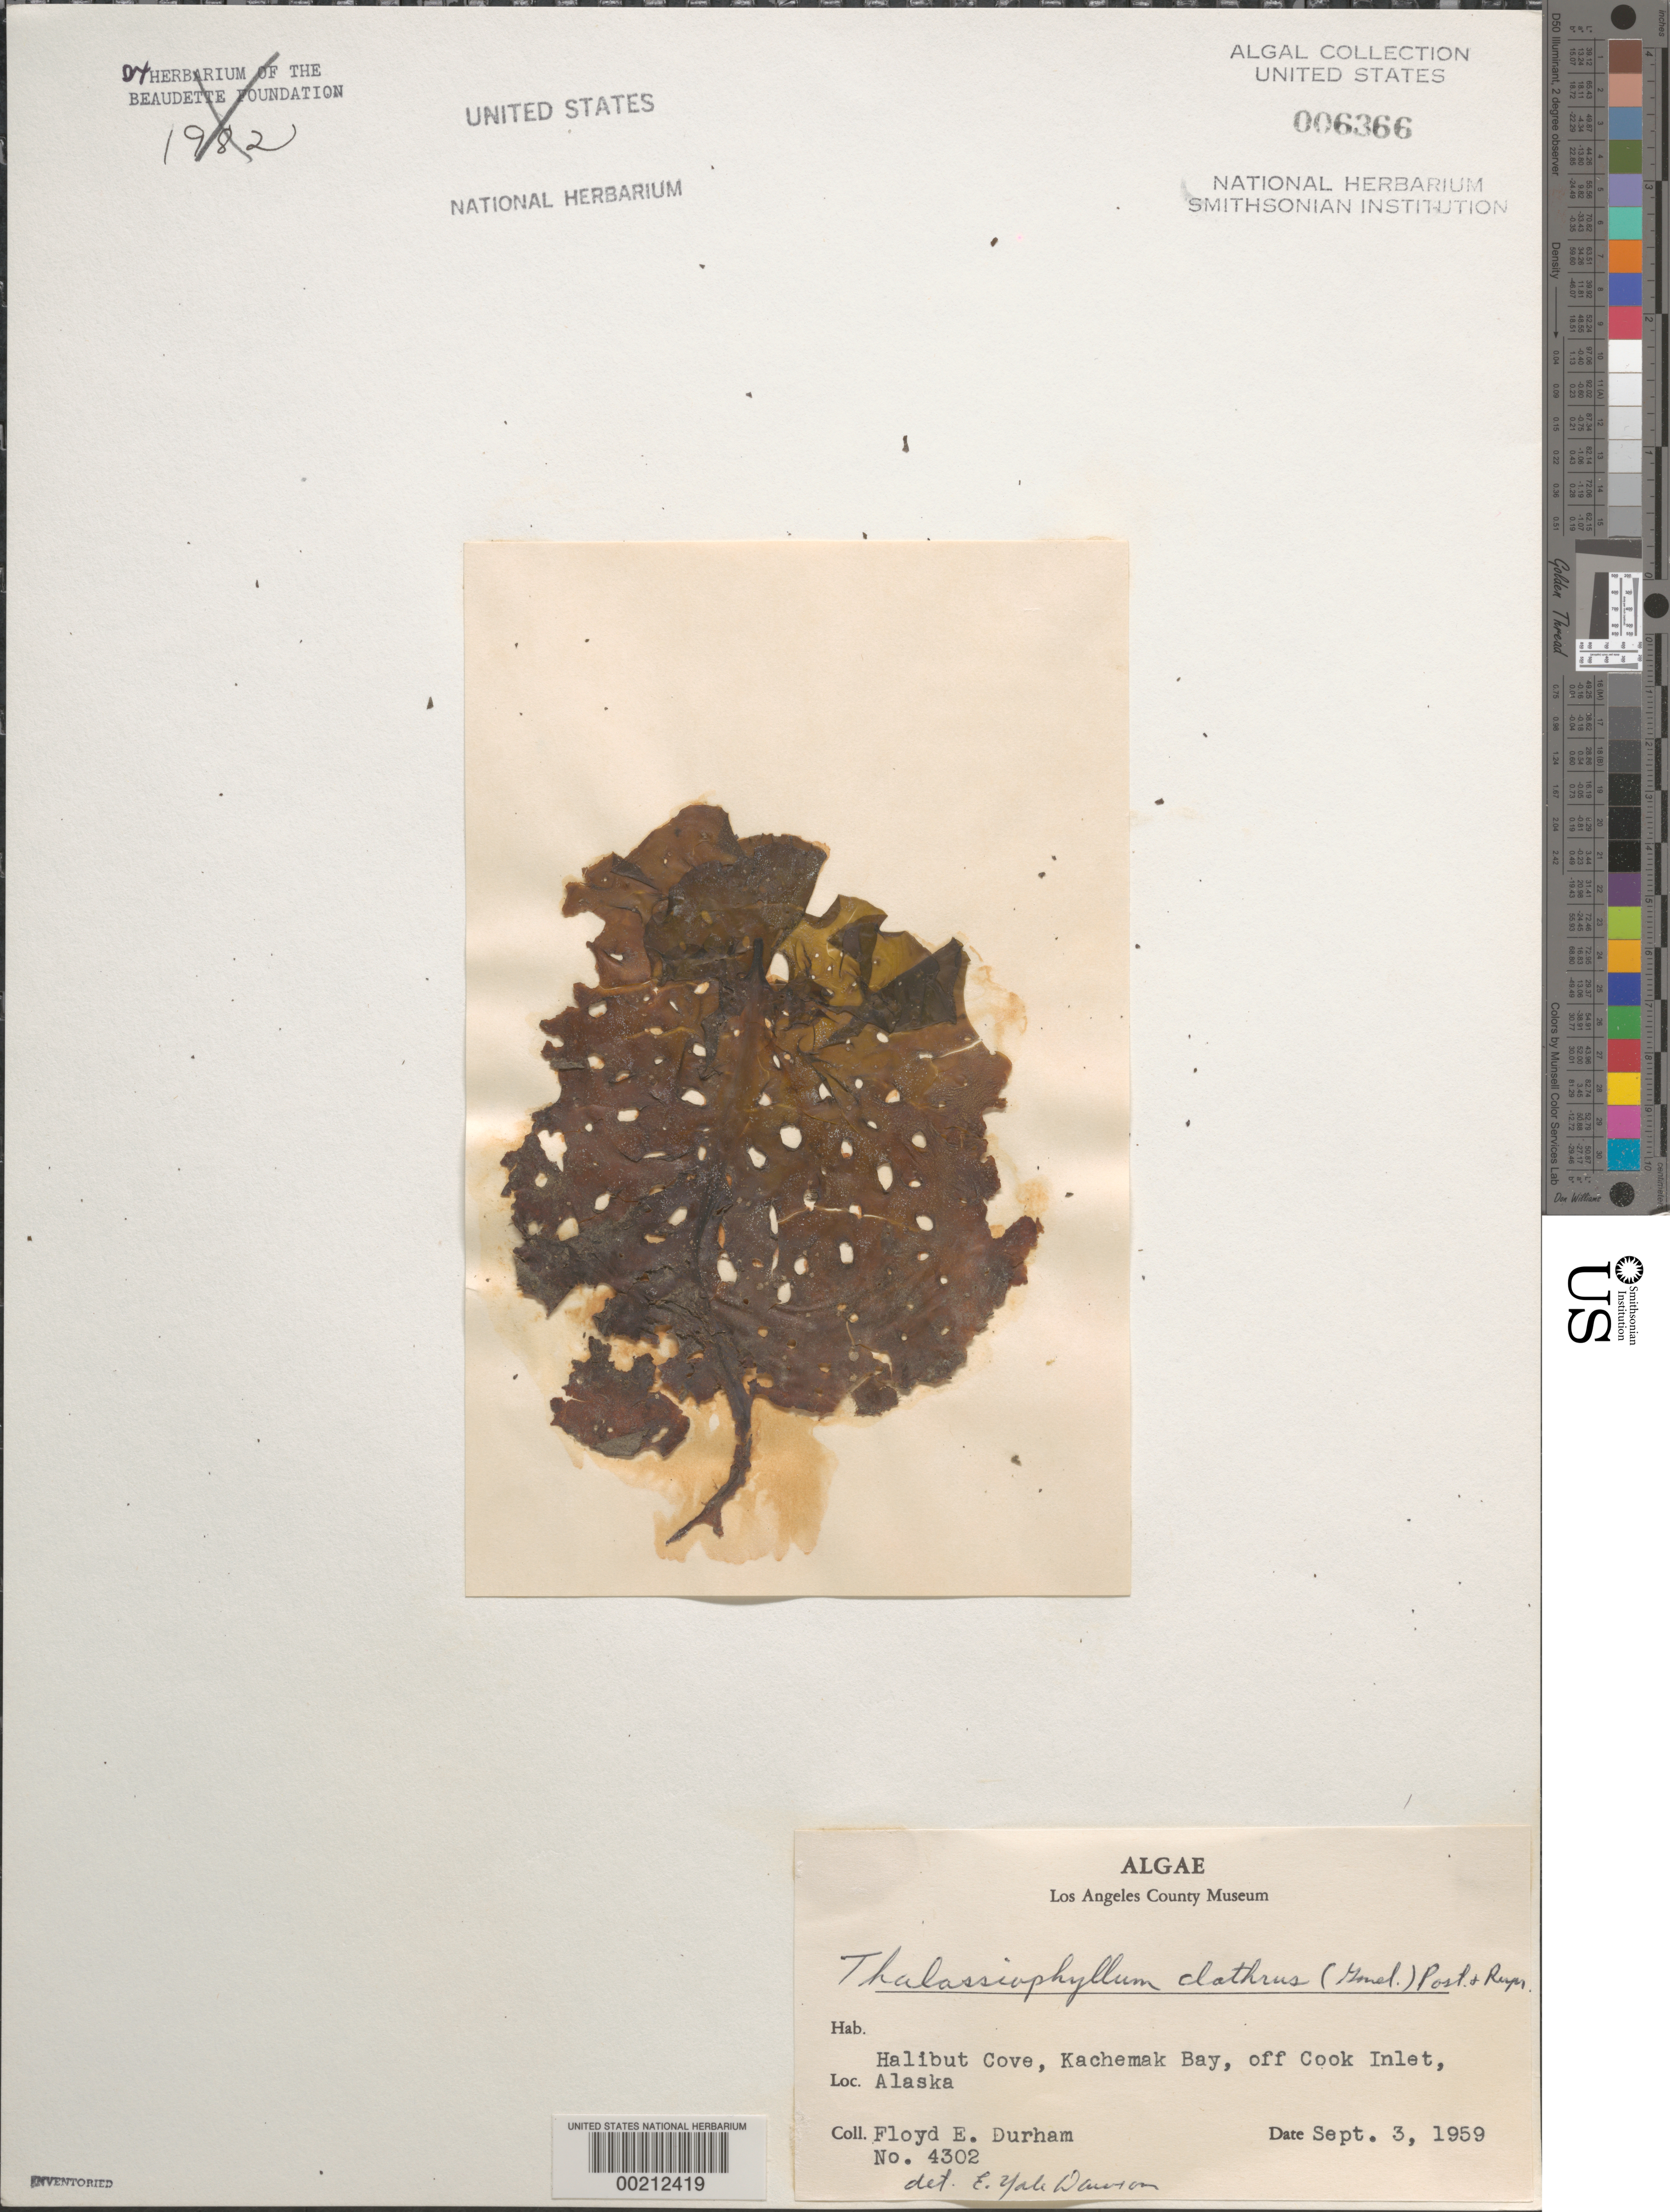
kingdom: Chromista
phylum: Ochrophyta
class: Phaeophyceae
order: Laminariales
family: Costariaceae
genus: Thalassiophyllum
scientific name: Thalassiophyllum clathrus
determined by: Dawson, E. Y.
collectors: F. Durham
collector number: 4302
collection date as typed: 03 Sep 1959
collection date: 1959-09-03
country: United States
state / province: Alaska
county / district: Kenai Peninsula Division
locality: Halibut Cove, Kachemak Bay, off Cook Inlet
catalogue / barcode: US 6366